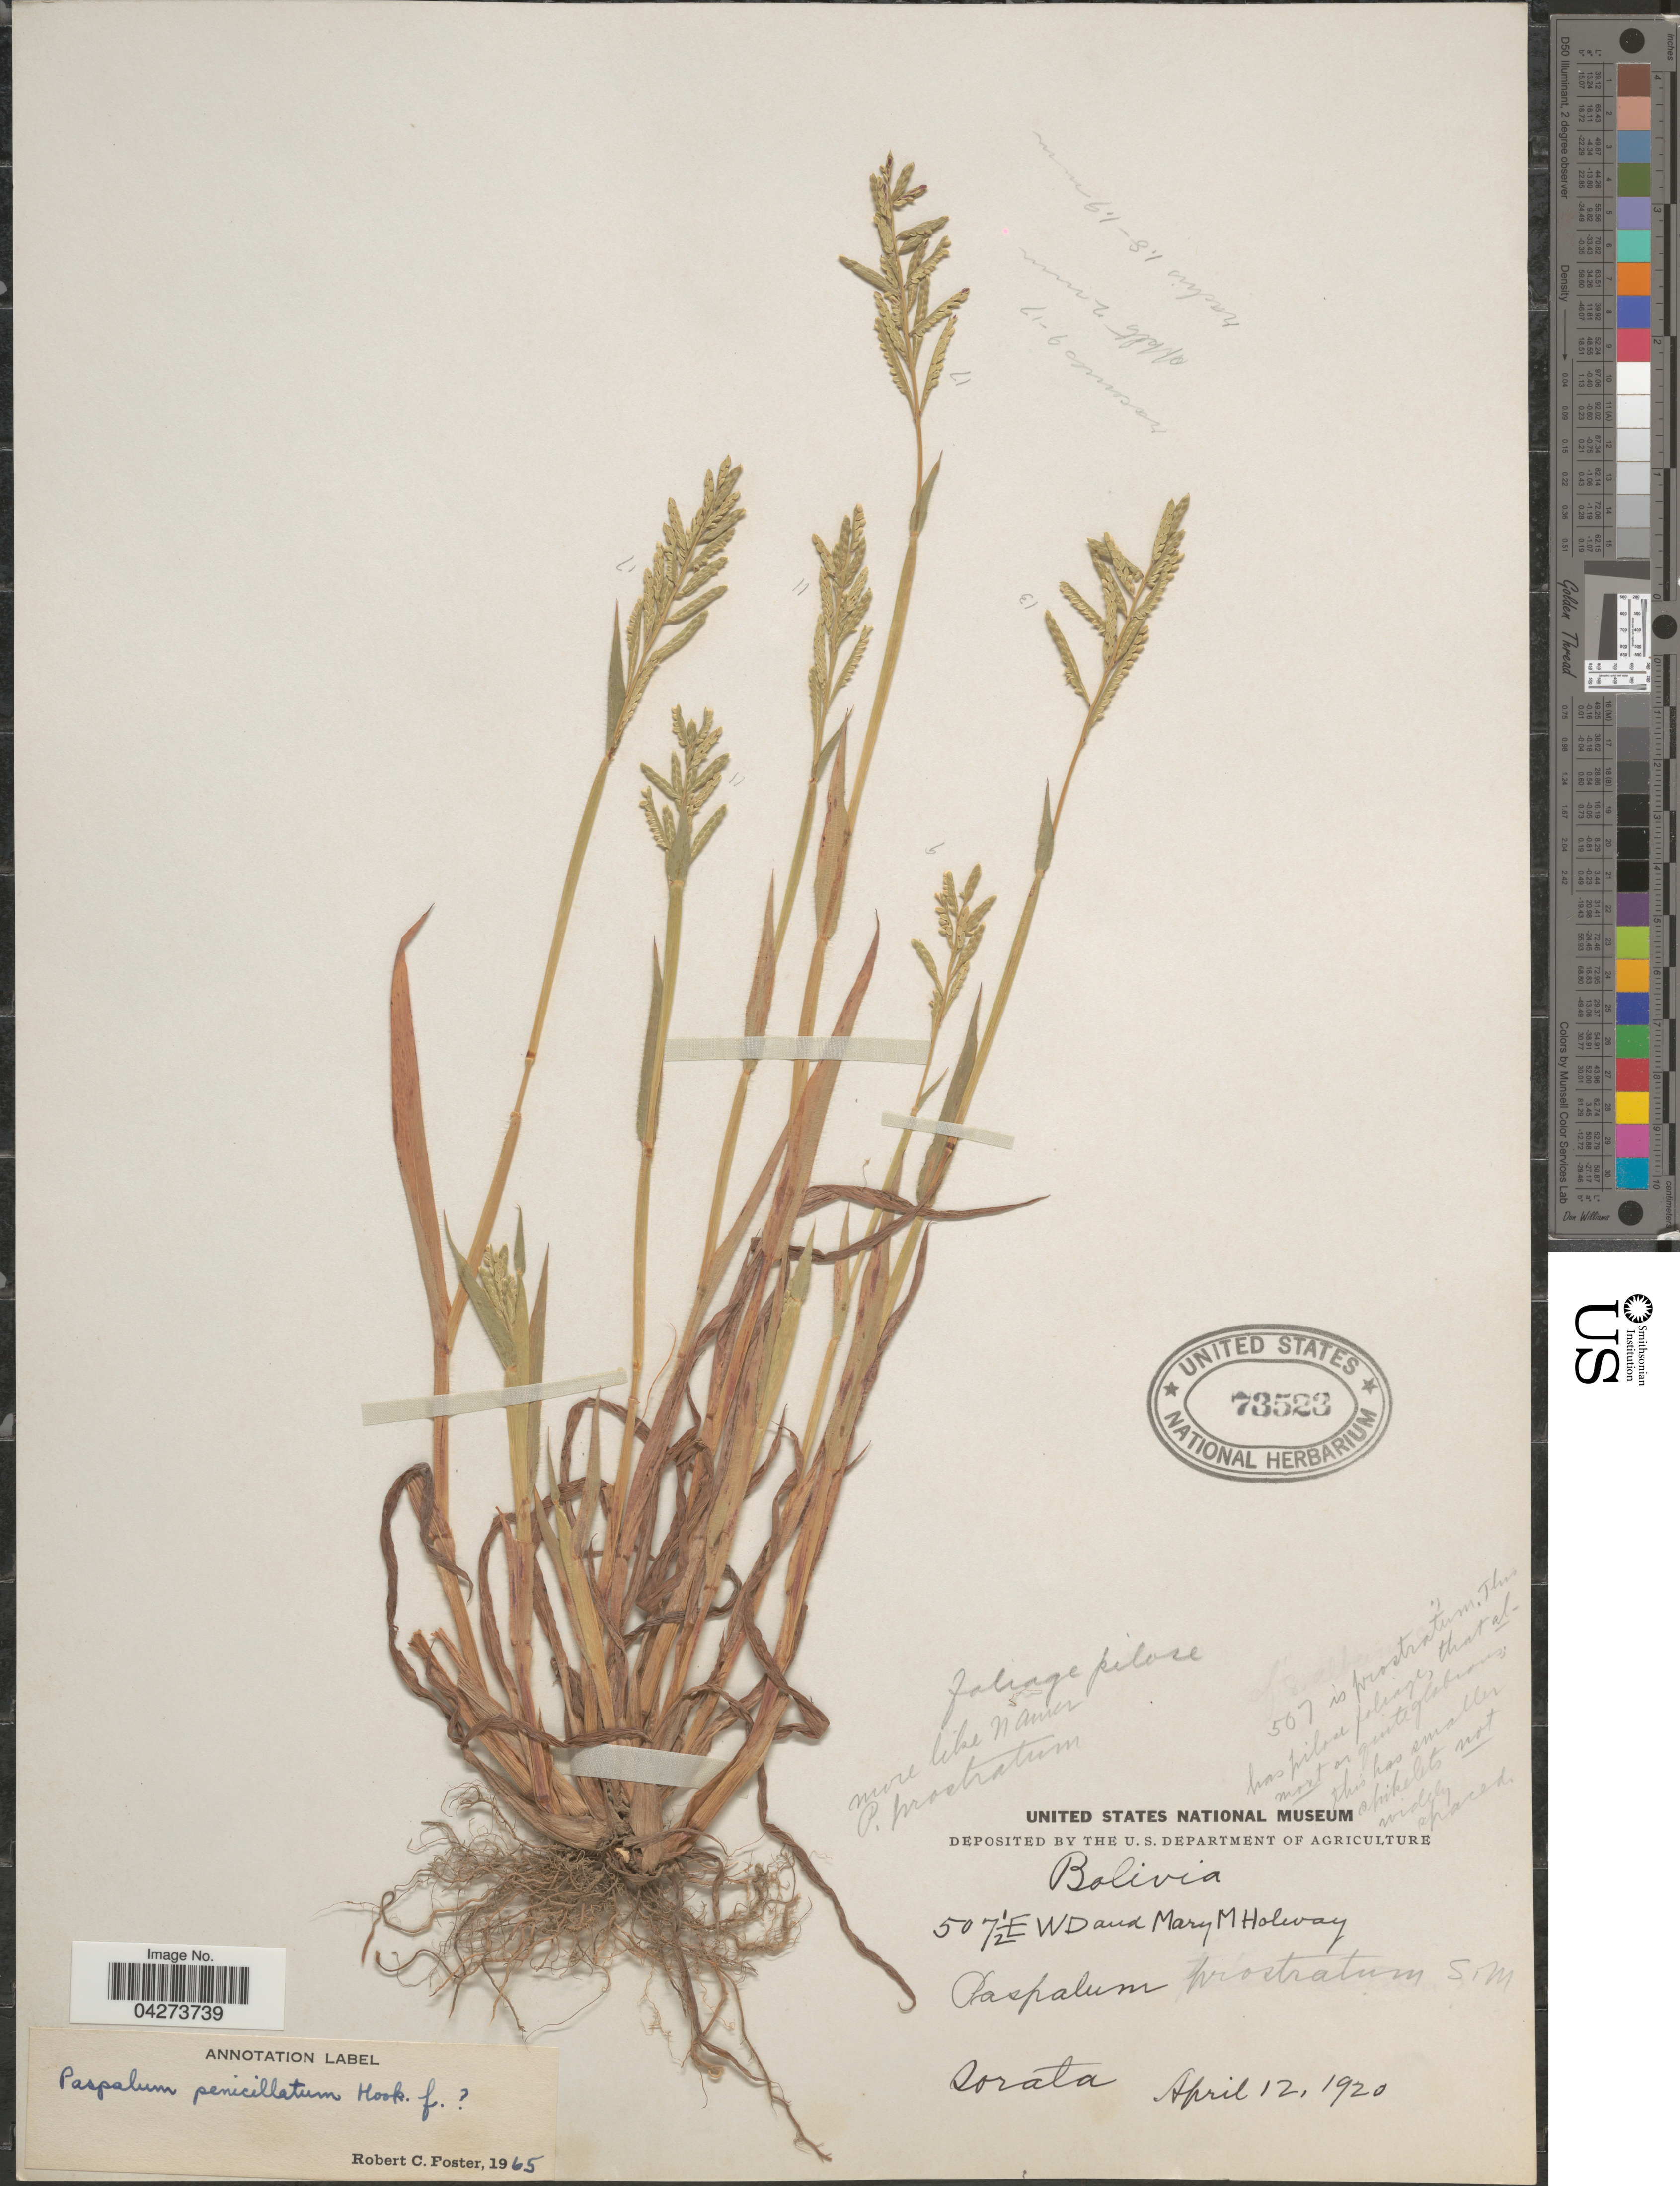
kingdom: Plantae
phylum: Tracheophyta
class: Liliopsida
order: Poales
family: Poaceae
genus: Paspalum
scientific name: Paspalum penicillatum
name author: Hook. f.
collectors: E. W. D. Holway & M. M. Holway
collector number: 507½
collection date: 1920-04-12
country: Bolivia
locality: Sorata.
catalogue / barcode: US 73523